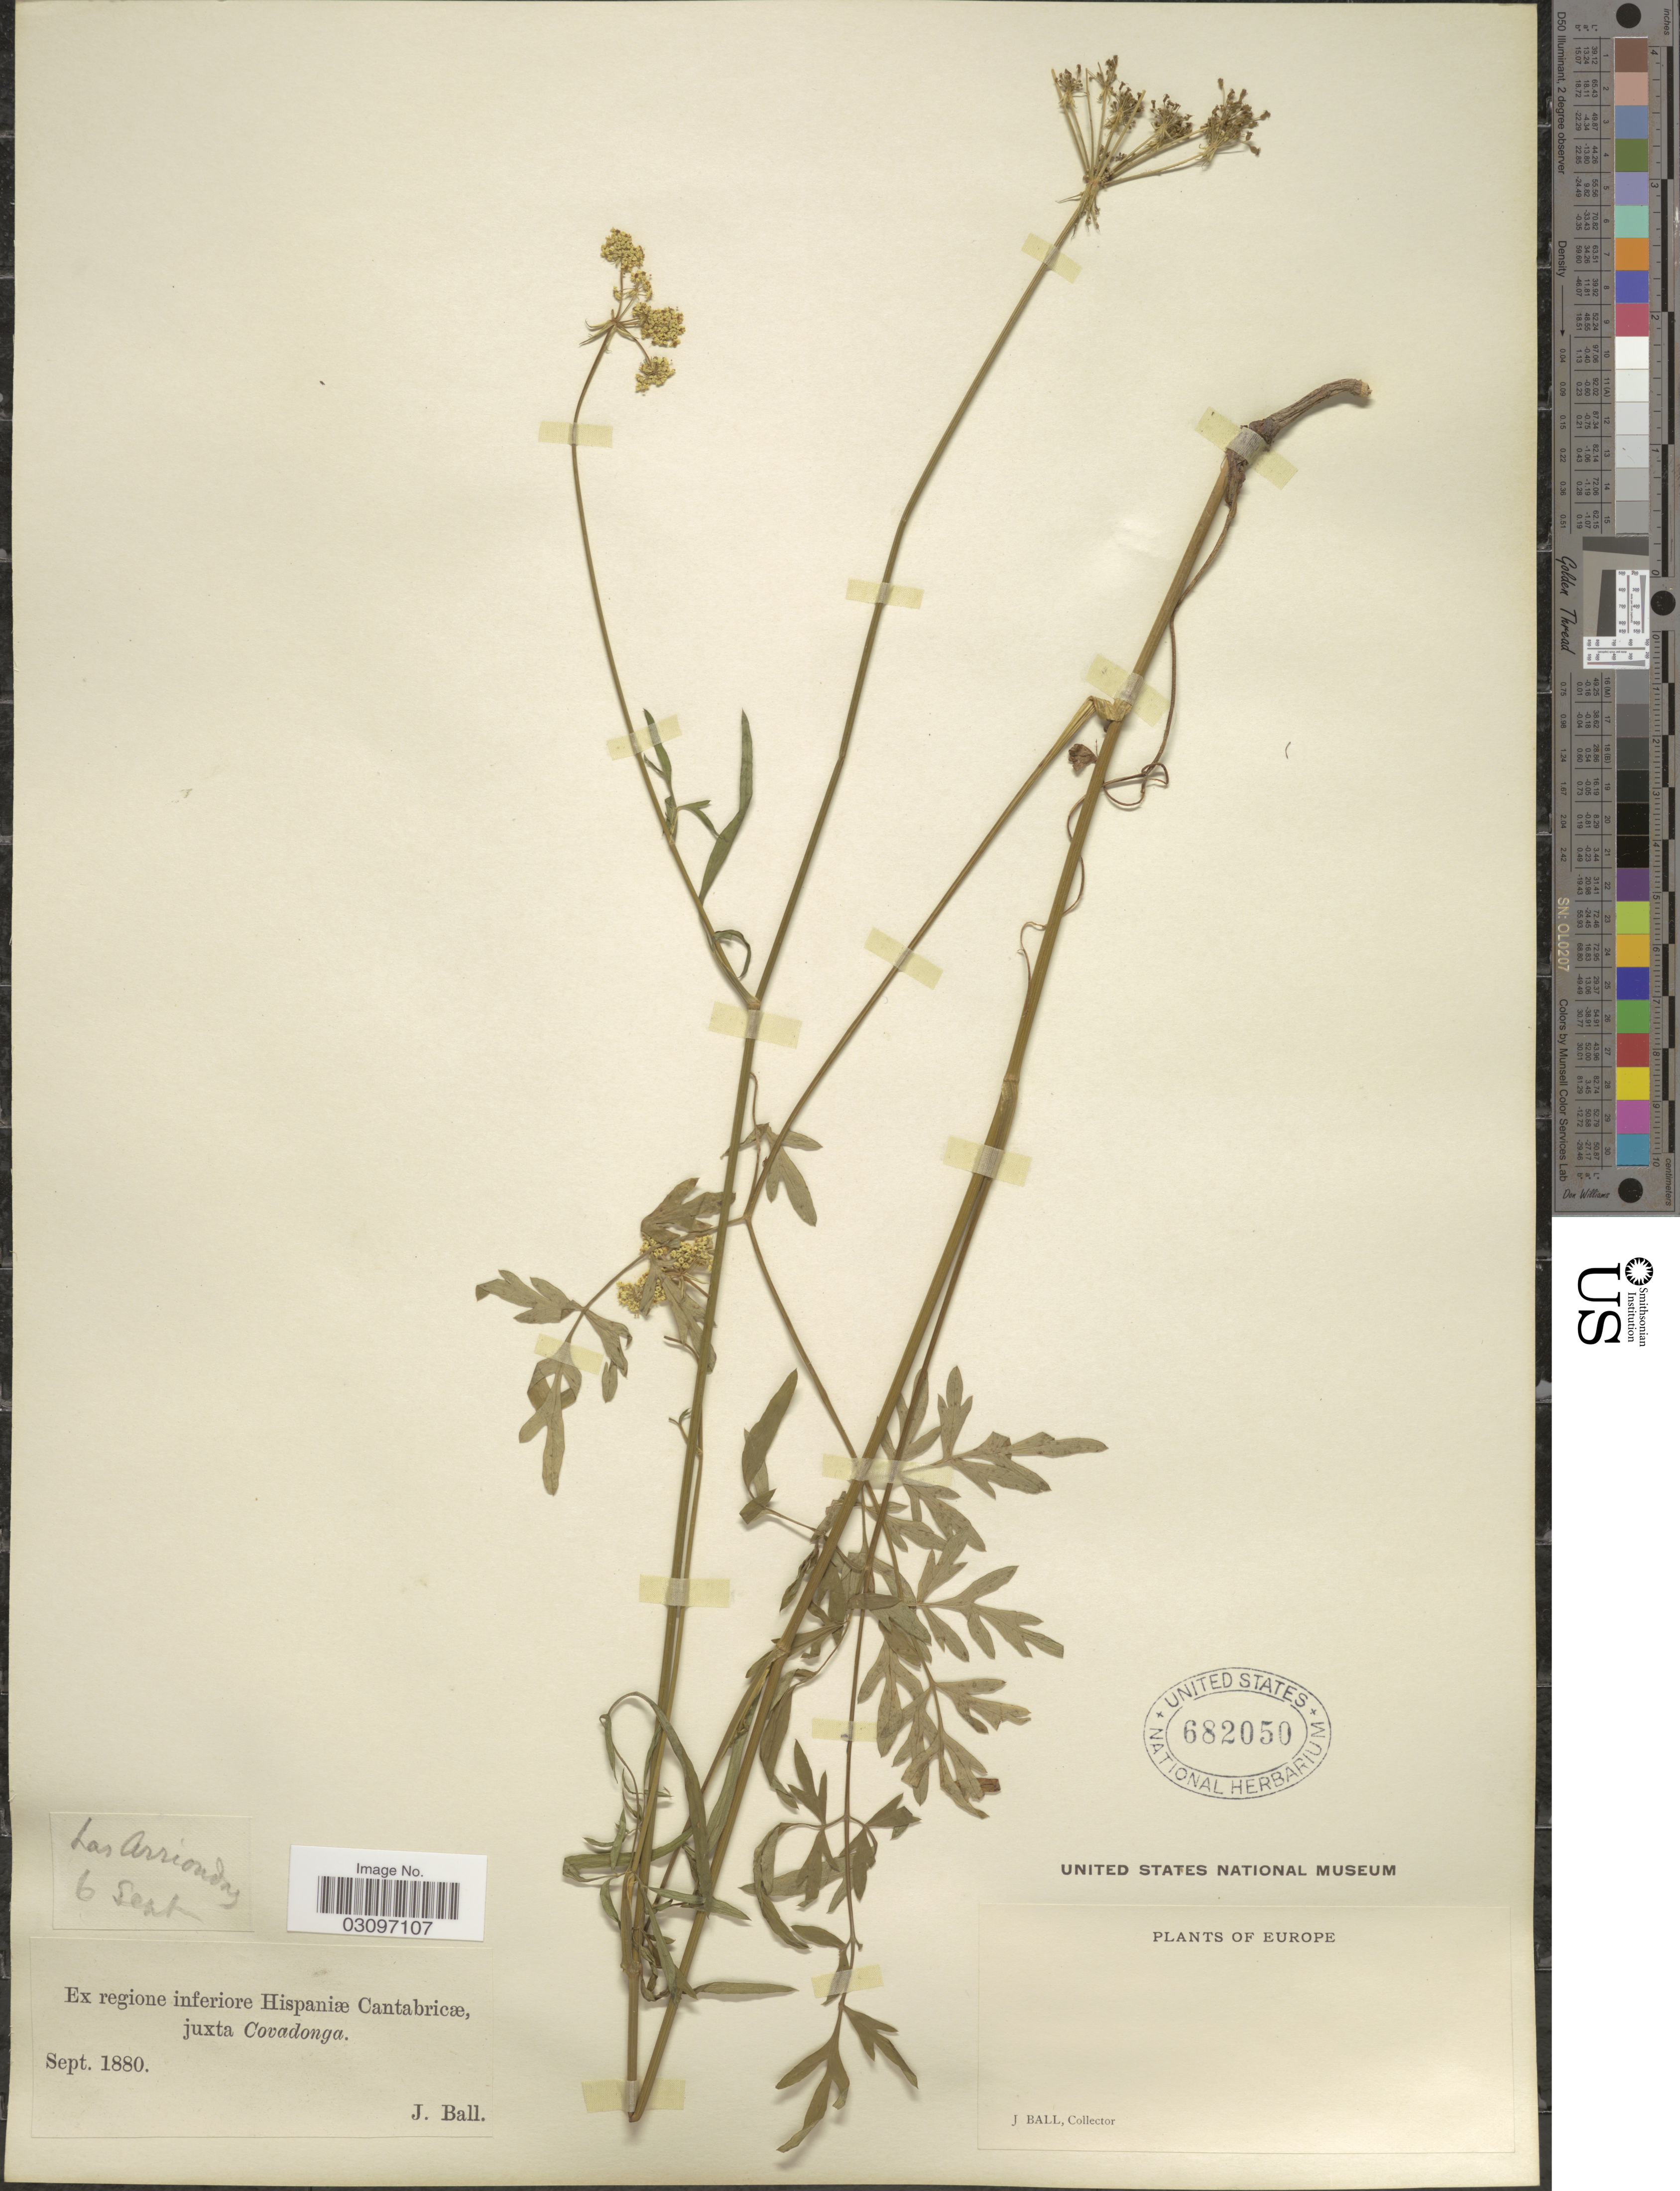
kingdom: Plantae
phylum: Tracheophyta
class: Magnoliopsida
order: Apiales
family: Apiaceae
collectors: J. Ball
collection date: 1880-09-06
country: Spain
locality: Ex regione inferiore Hispaniæ Cantabricæ, juxta Covadonga. Europe.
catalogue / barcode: US 682050